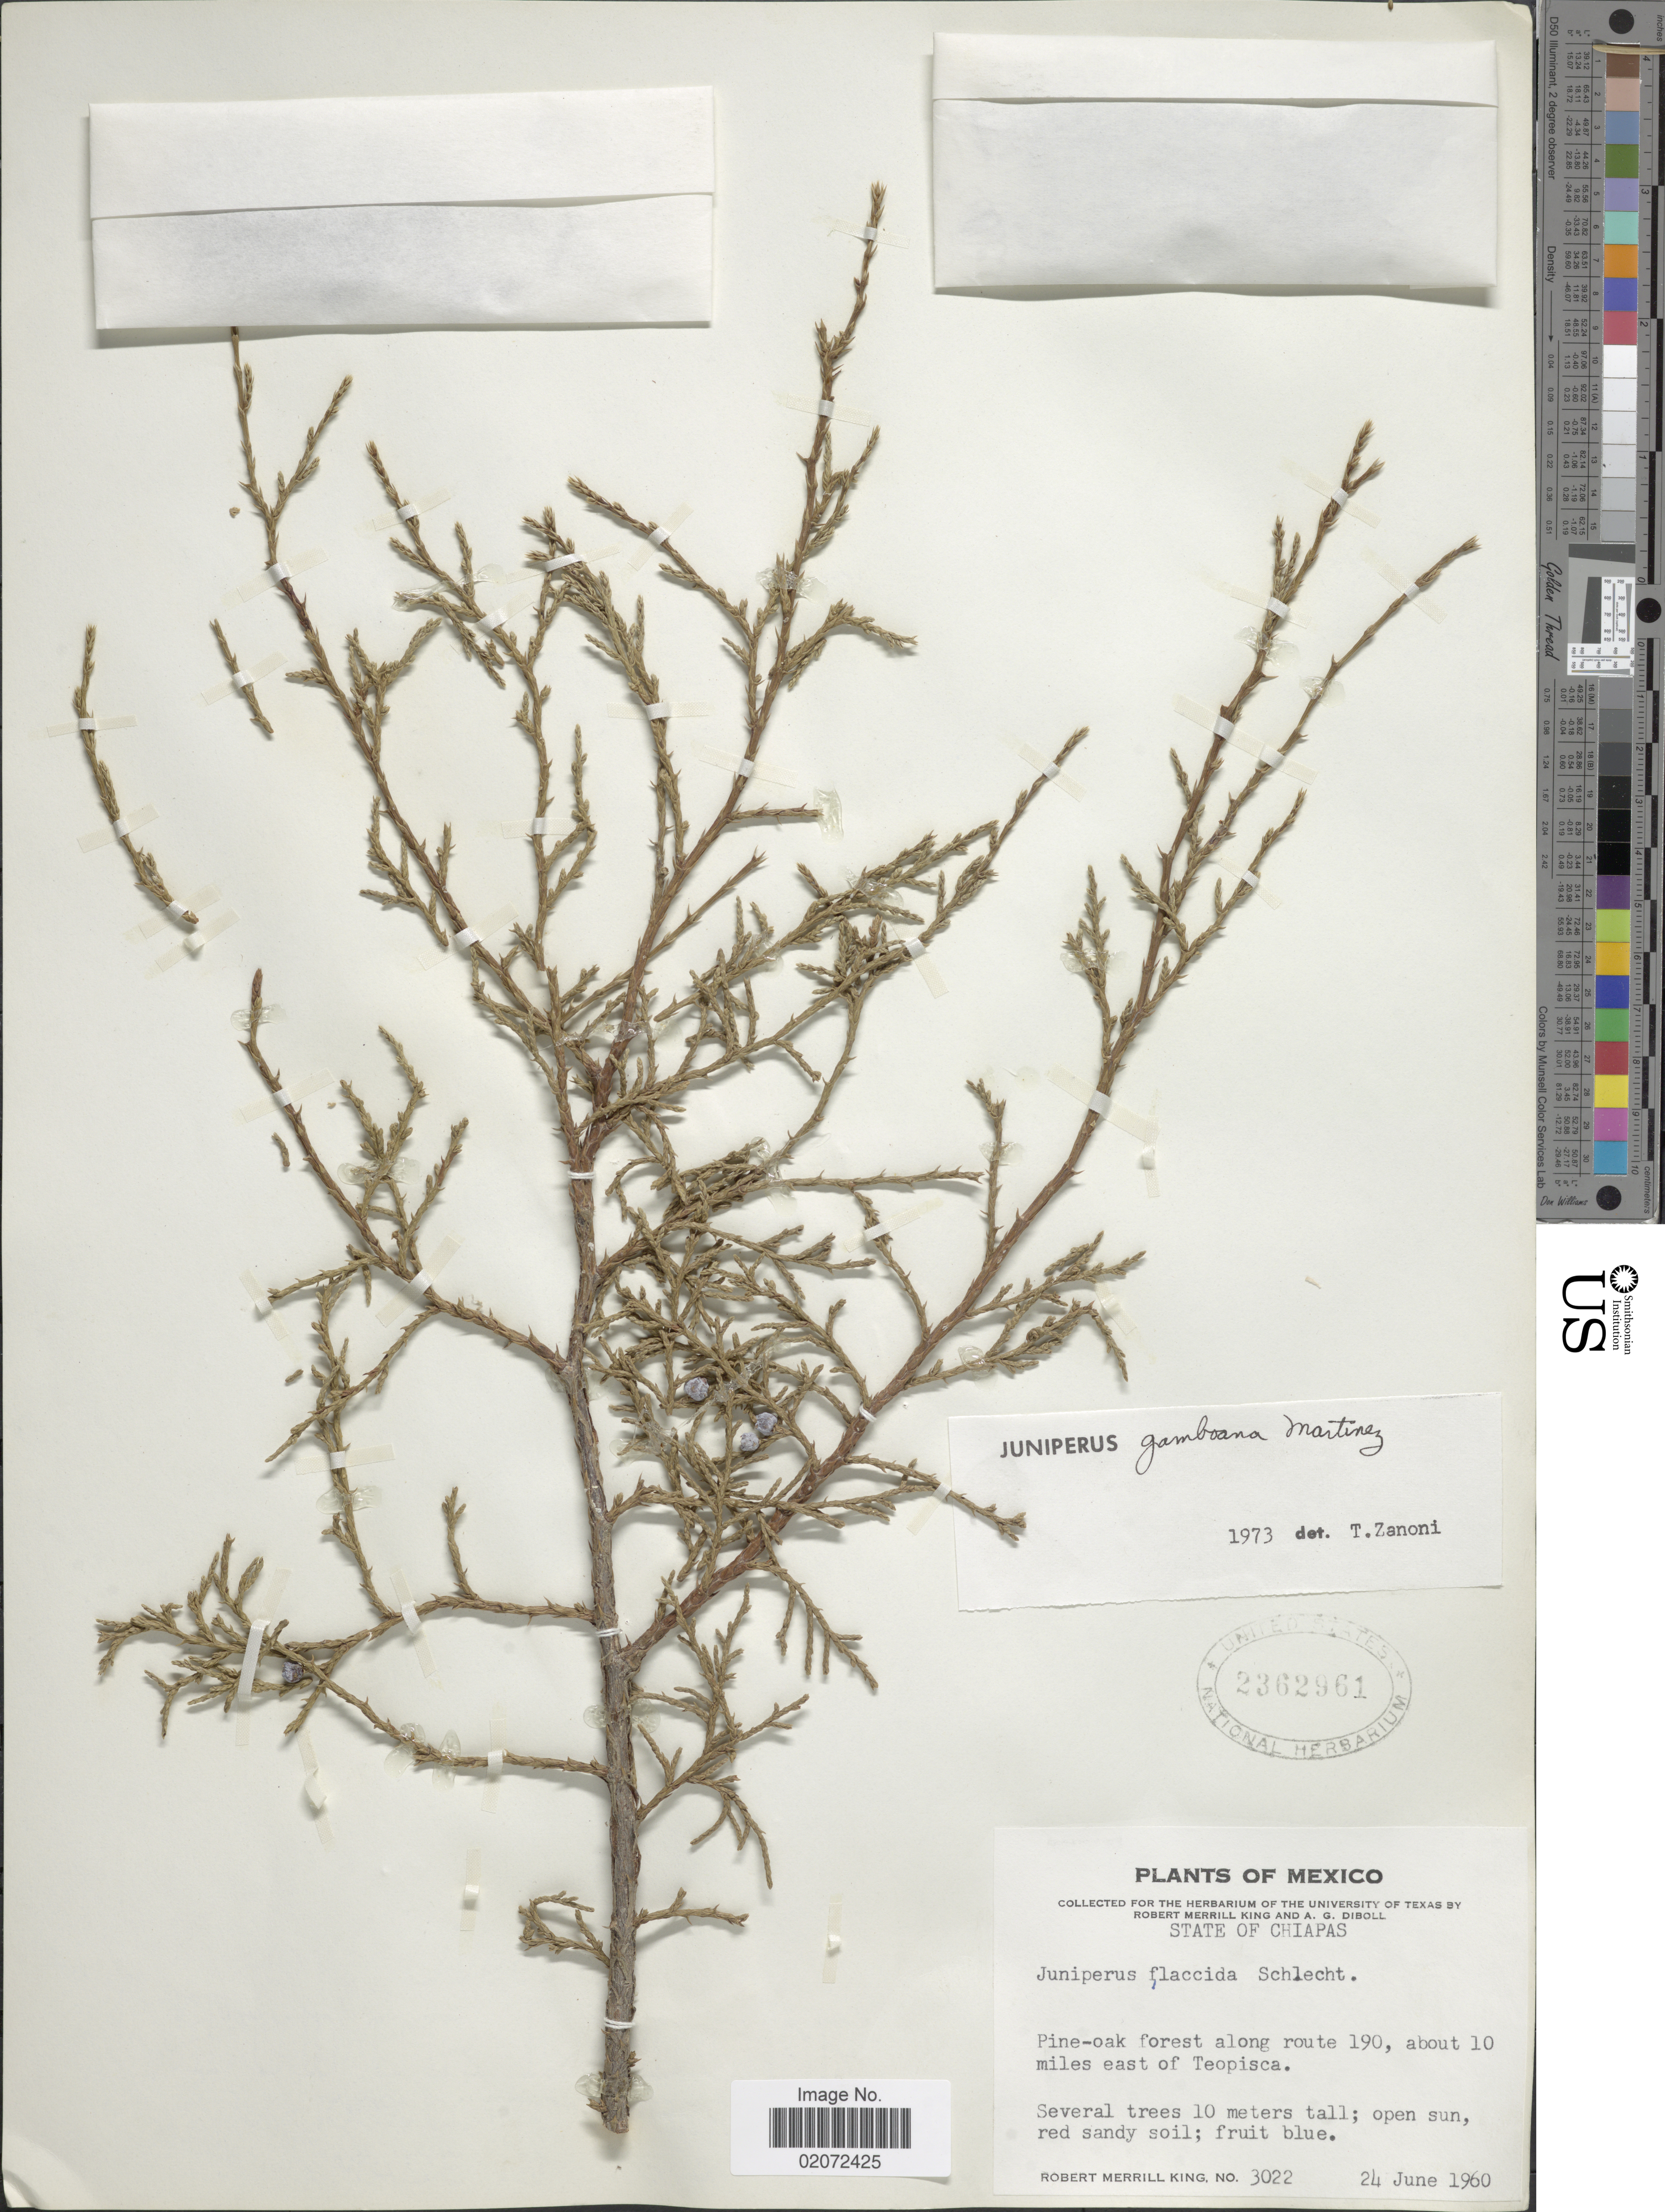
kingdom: Plantae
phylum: Tracheophyta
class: Pinopsida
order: Pinales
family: Cupressaceae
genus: Juniperus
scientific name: Juniperus gamboana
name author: Martínez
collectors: R. M. King & A. Diboll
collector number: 3022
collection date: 1960-06-24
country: Mexico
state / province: Chiapas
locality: Along route 190, about 10 miles east of Teopisca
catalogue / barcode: US 2362961